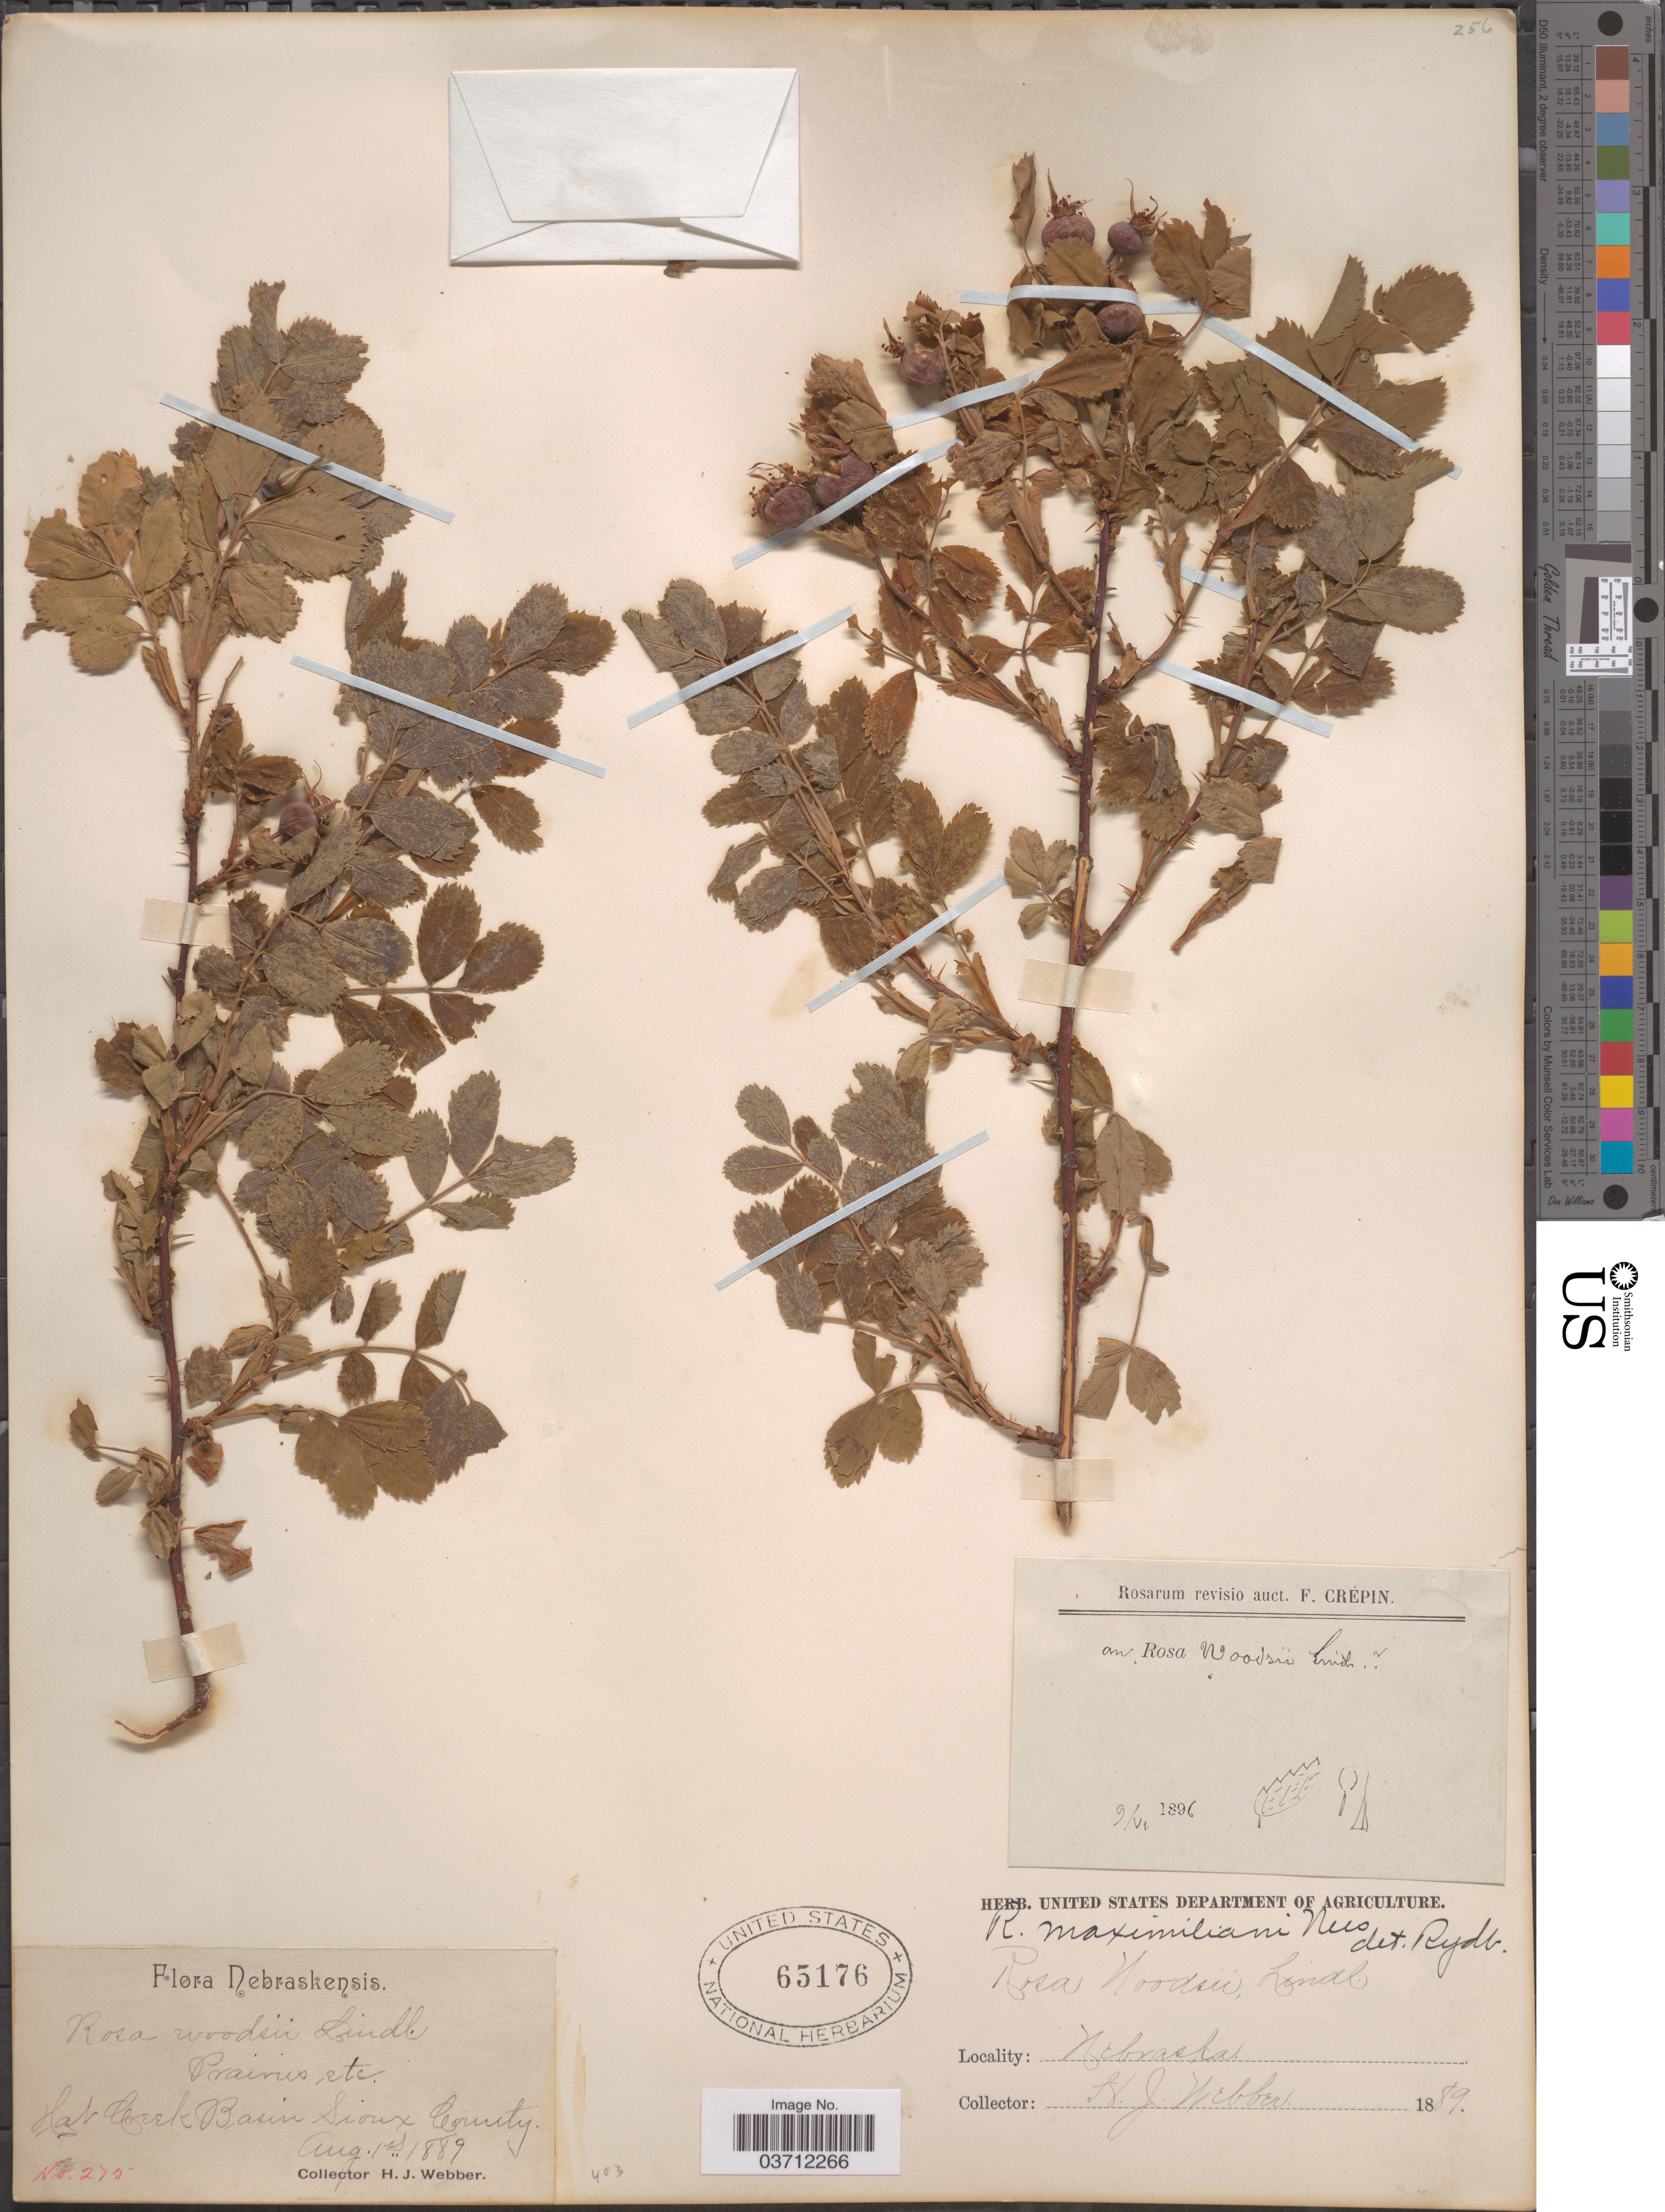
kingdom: Plantae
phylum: Tracheophyta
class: Magnoliopsida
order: Rosales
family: Rosaceae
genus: Rosa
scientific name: Rosa woodsii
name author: Lindl.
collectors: H. Webber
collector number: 275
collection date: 1889-08-01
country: United States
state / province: Nebraska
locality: Prairies, Etc. Creek Basin Sioux County.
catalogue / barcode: US 65176